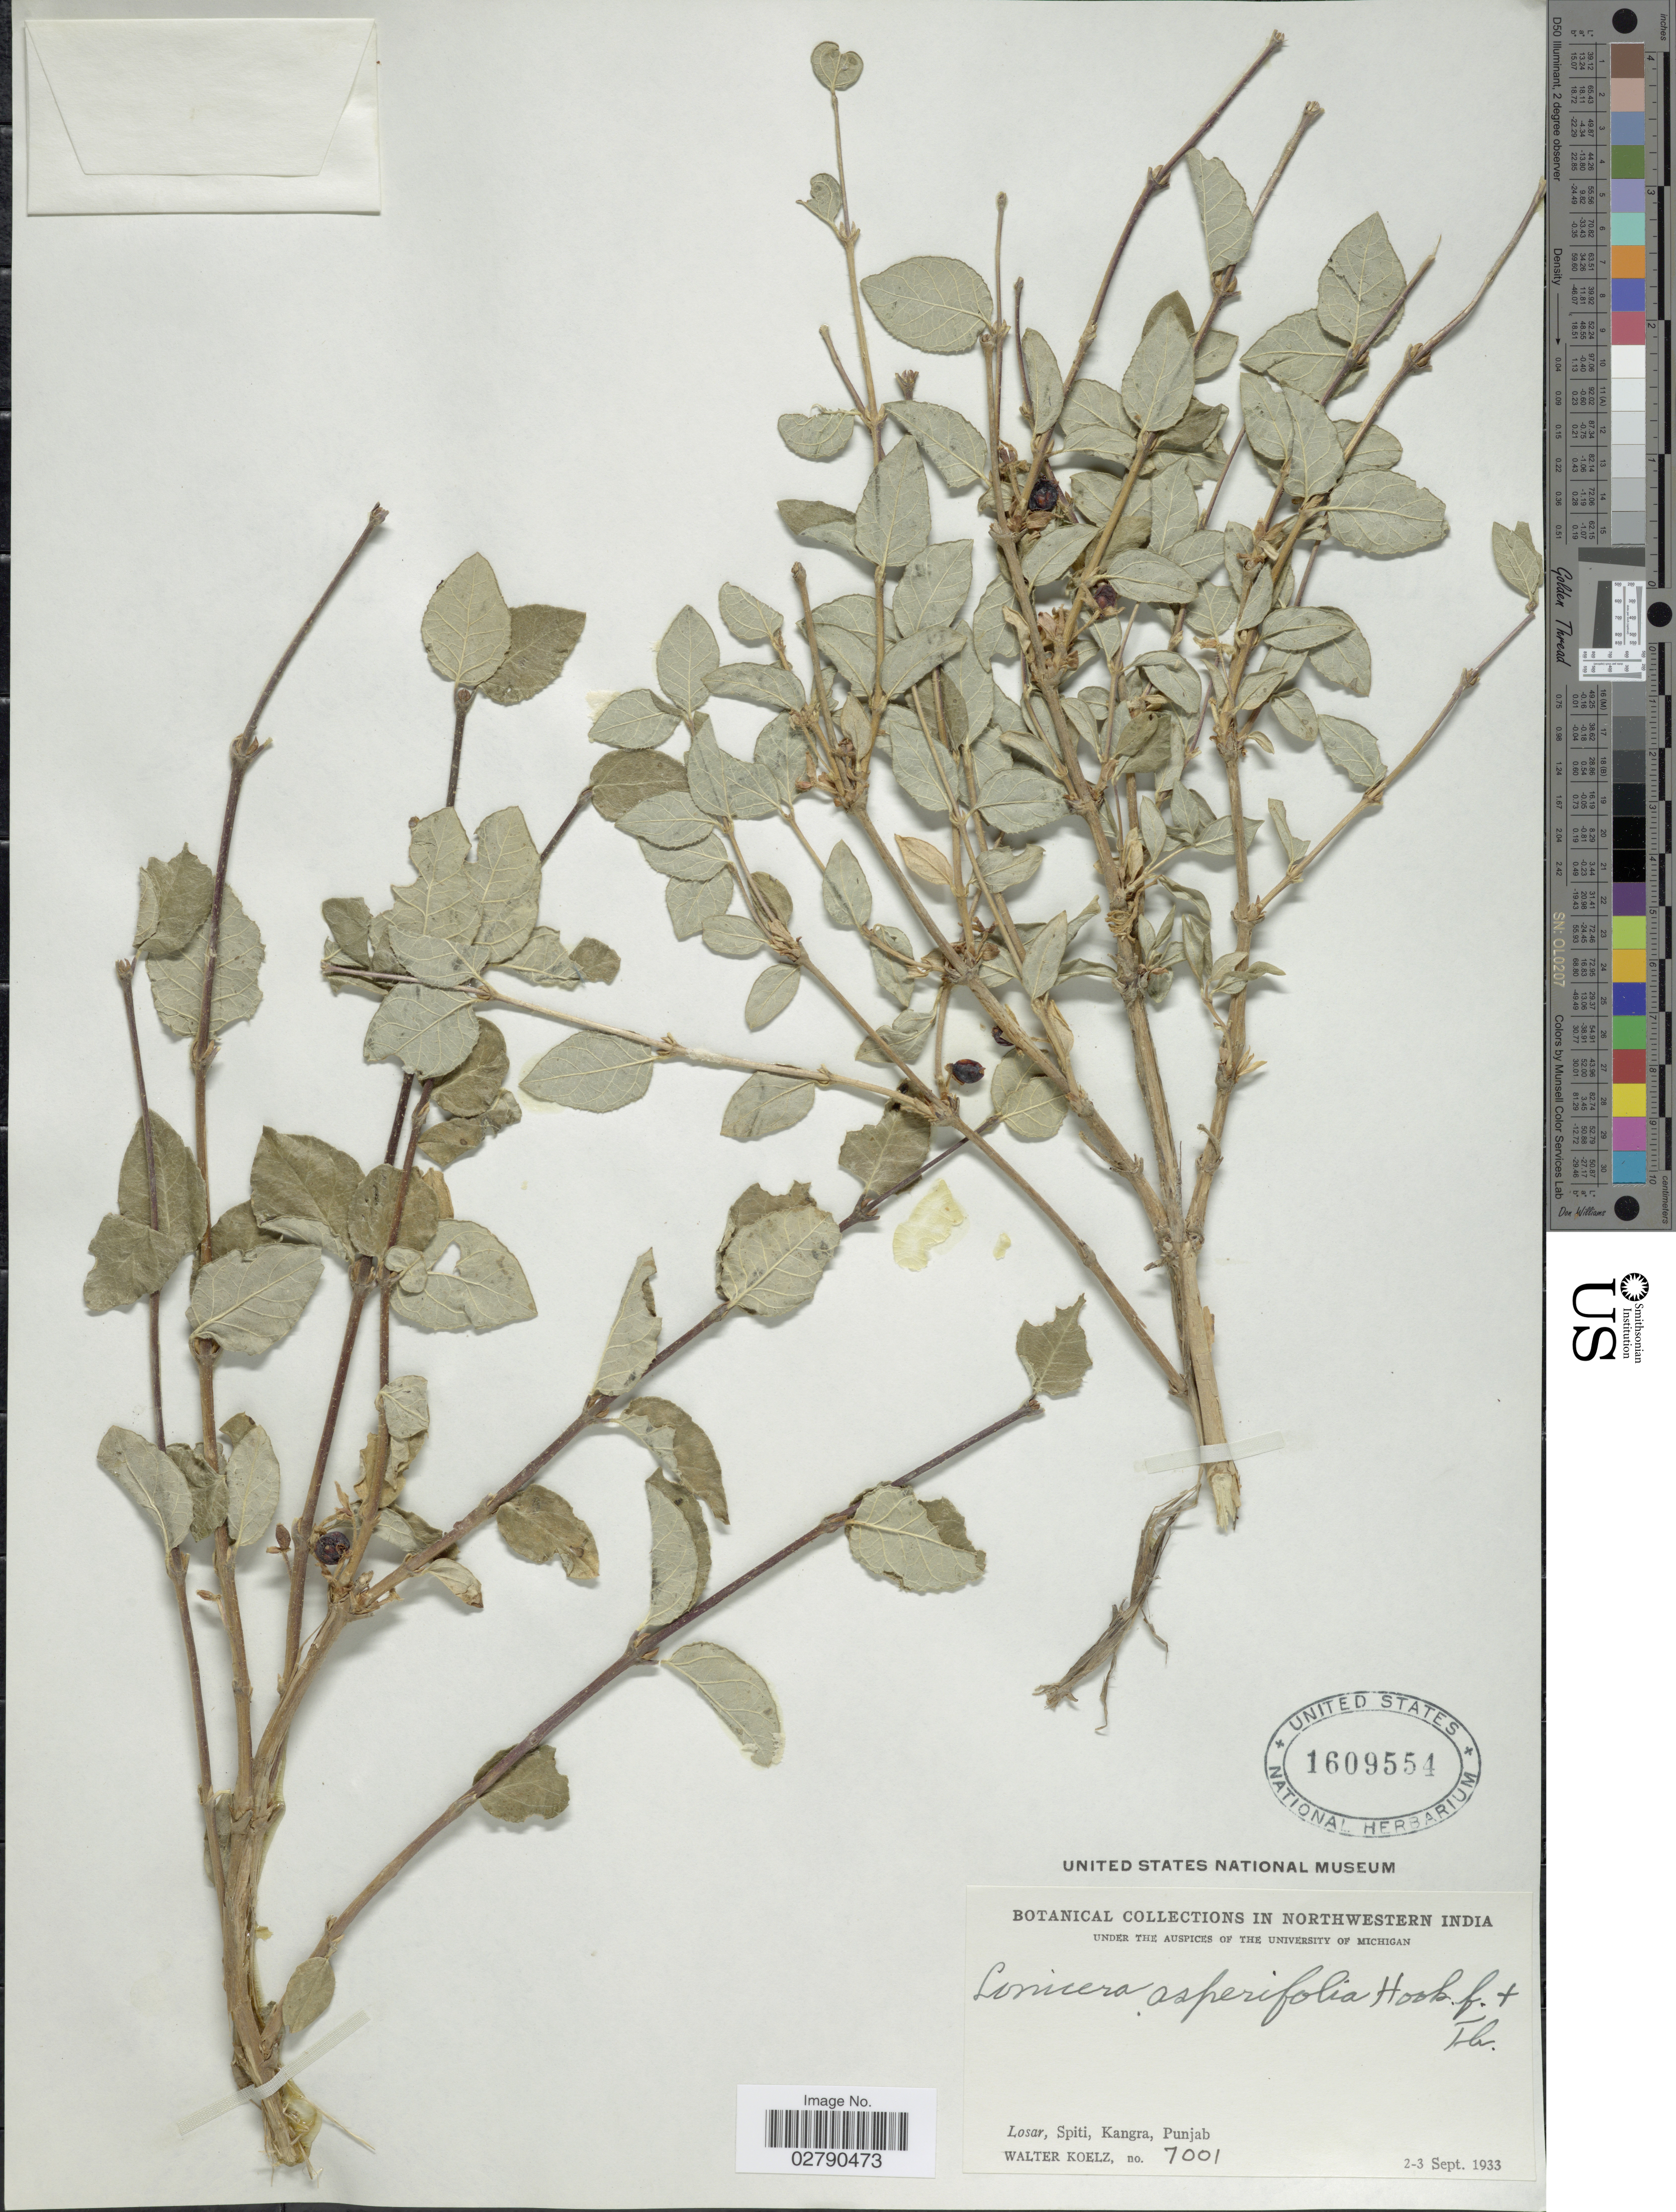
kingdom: Plantae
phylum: Tracheophyta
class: Magnoliopsida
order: Dipsacales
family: Caprifoliaceae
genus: Lonicera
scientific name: Lonicera asperifolia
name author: (Decne.) Hook. f. & Thomson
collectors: W. N. Koelz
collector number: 7001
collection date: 1933-09-02/1933-09-03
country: India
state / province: Punjab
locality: Northwestern India. Losar, Spiti, Kangra.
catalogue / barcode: US 1609554